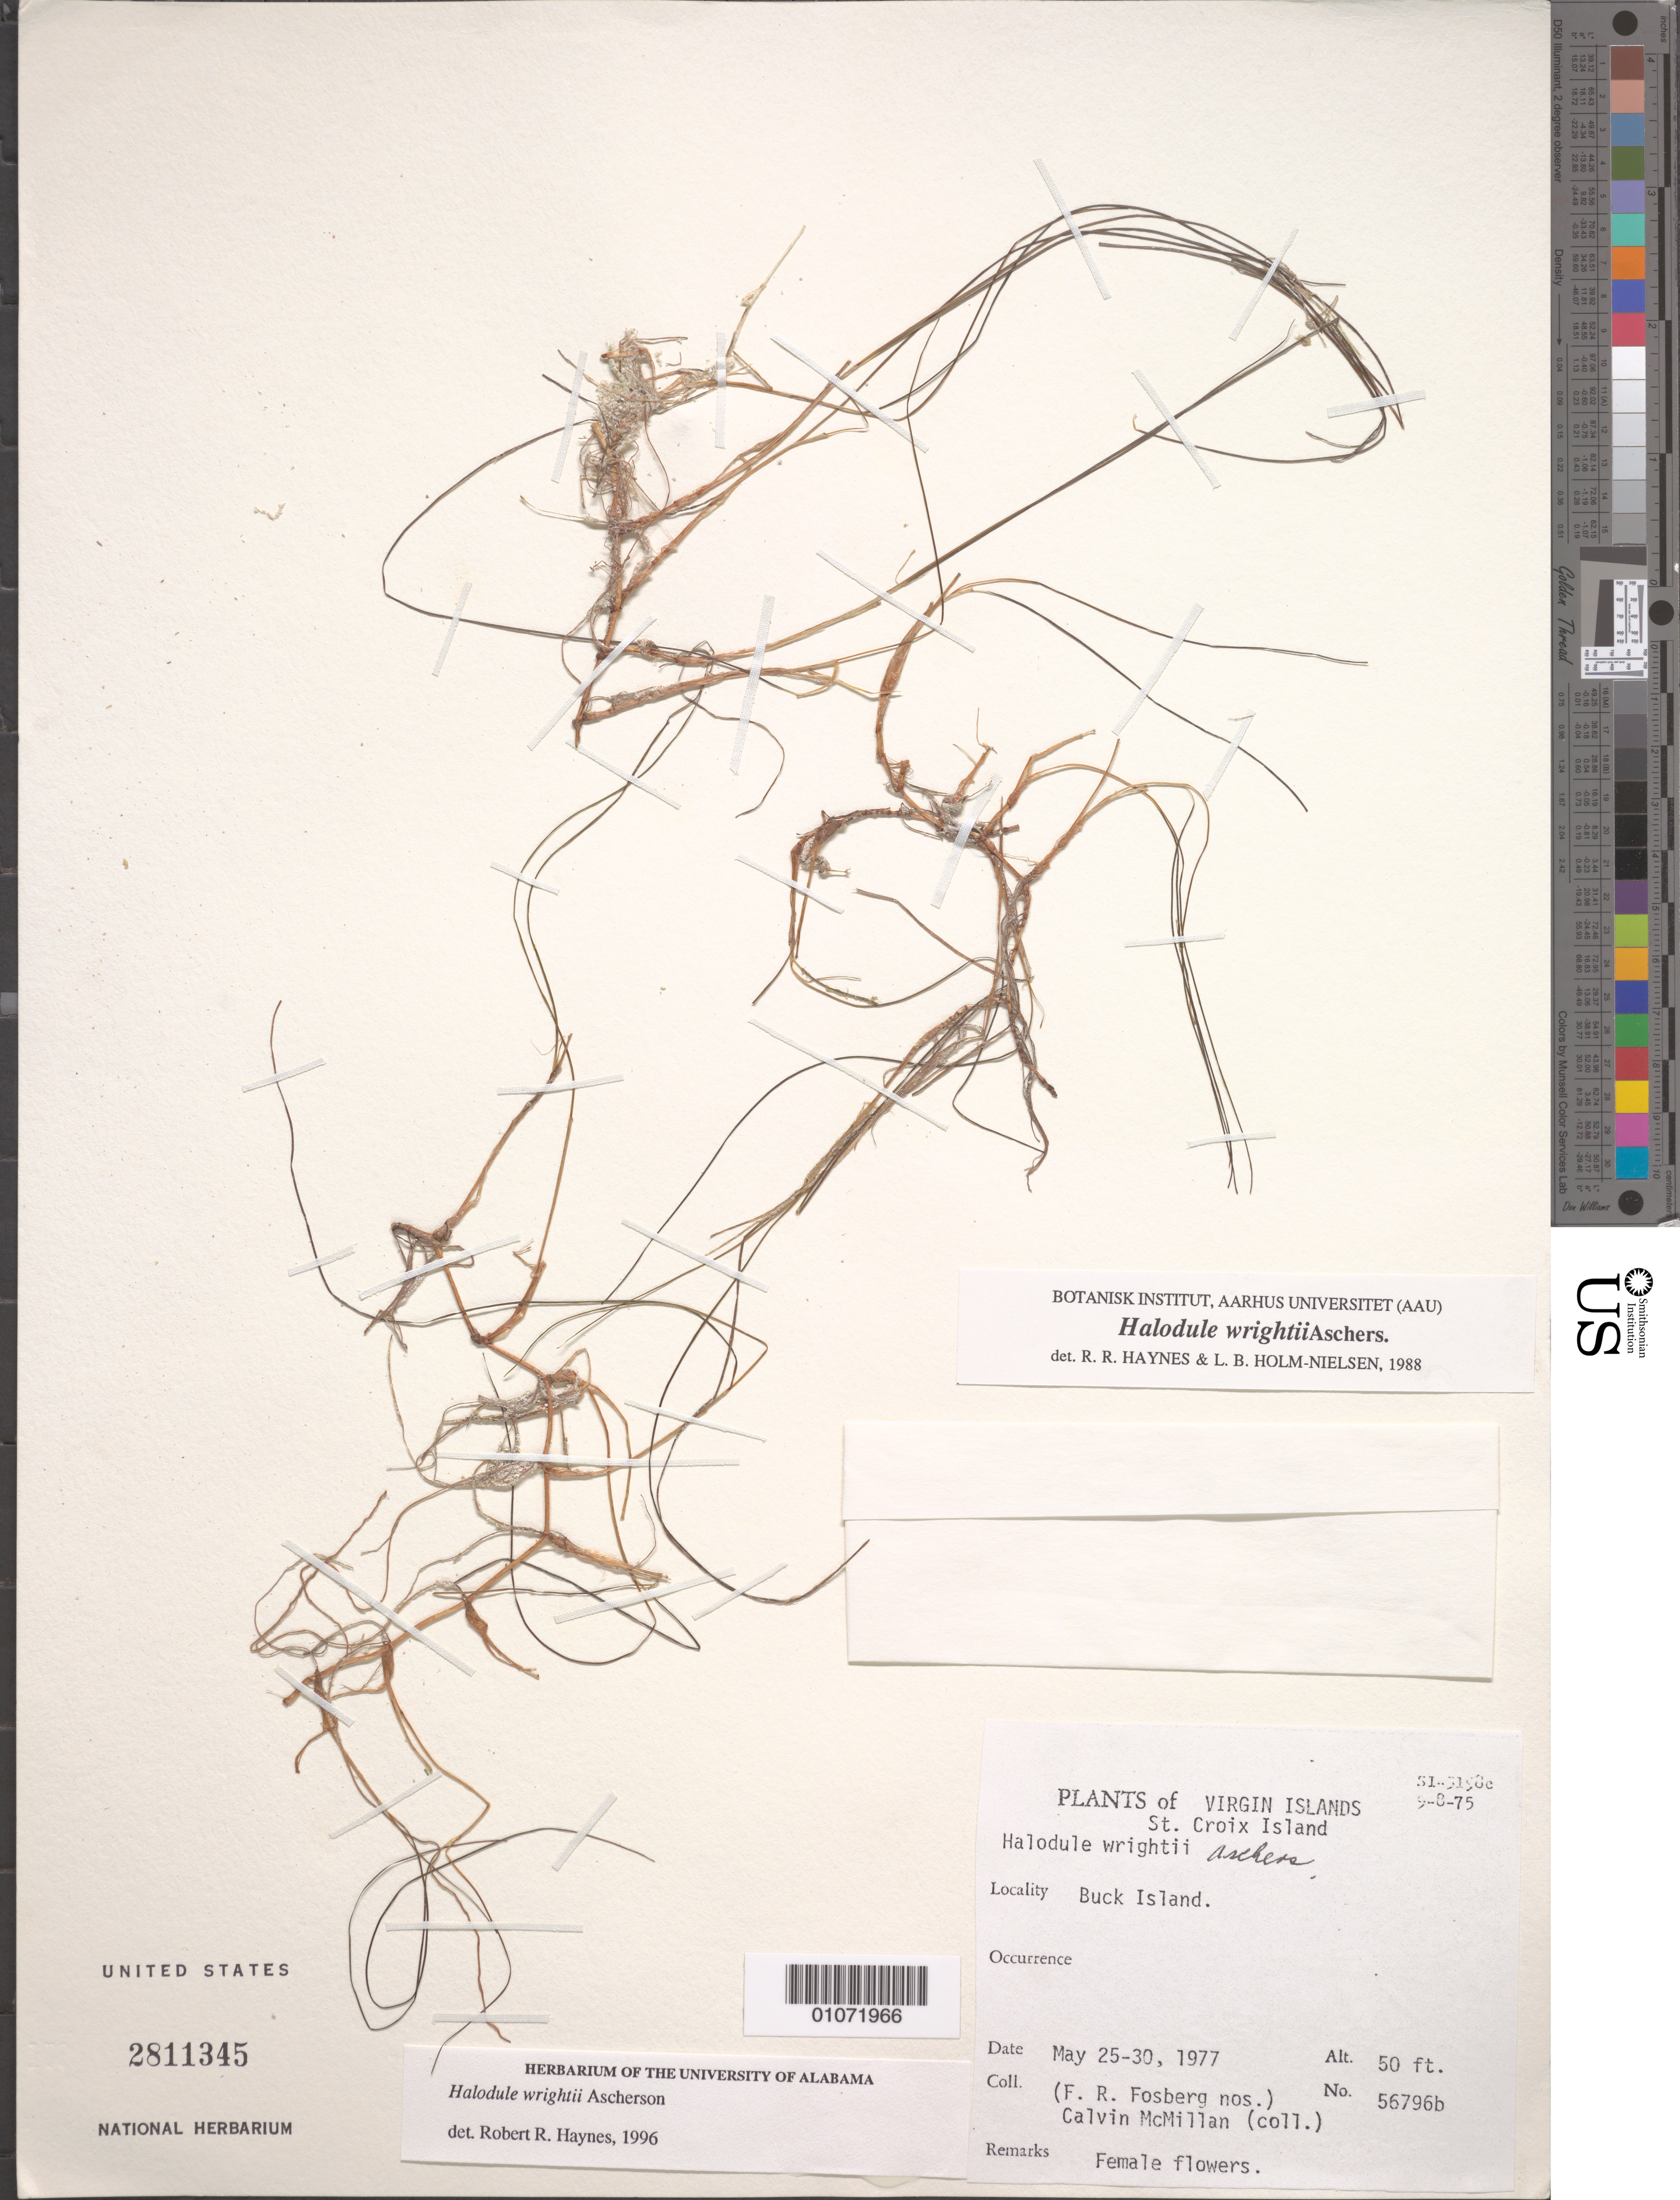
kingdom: Plantae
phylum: Tracheophyta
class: Liliopsida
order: Alismatales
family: Cymodoceaceae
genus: Halodule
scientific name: Halodule wrightii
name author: Asch.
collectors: C. McMillan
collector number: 56796b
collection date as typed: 25 May 1977 to 30 May 1977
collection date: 1977-05-25/1977-05-30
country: U.S. Virgin Islands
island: St. Croix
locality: Buck Island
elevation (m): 15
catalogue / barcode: US 2811345